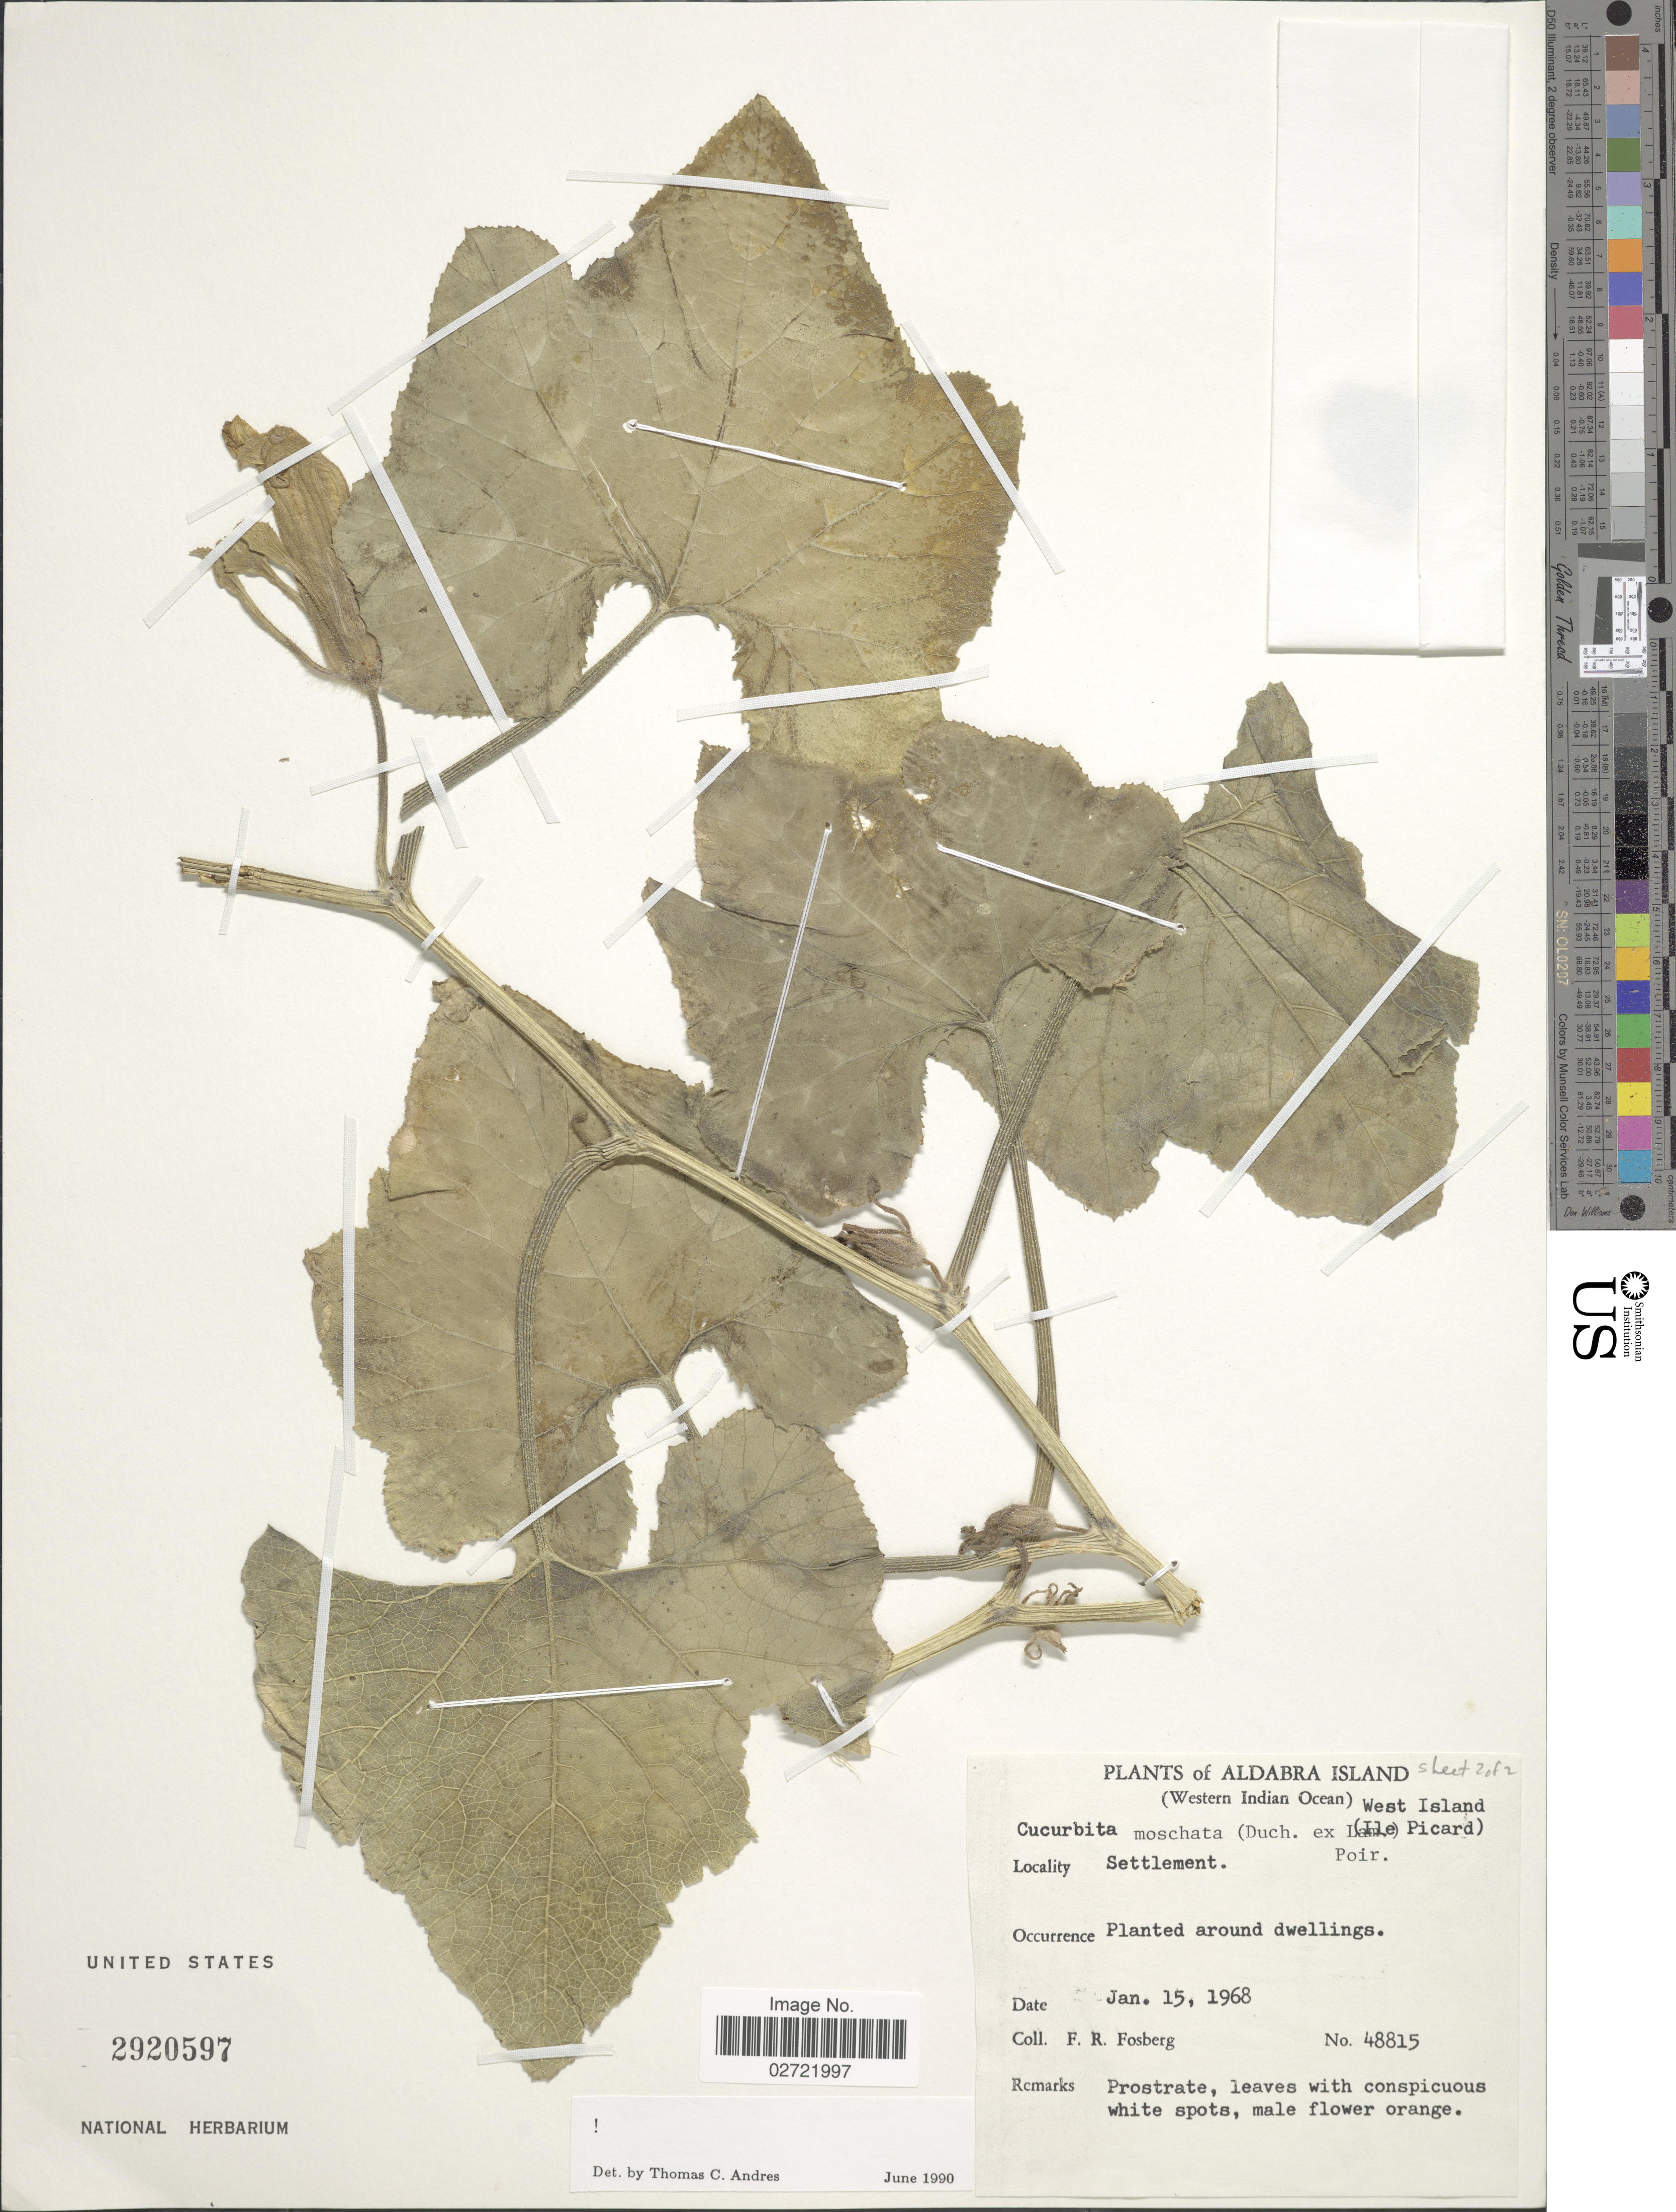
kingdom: Plantae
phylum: Tracheophyta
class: Magnoliopsida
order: Cucurbitales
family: Cucurbitaceae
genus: Cucurbita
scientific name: Cucurbita moschata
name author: (Duch.) Poir.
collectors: F. R. Fosberg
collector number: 48815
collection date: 1968-01-15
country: Seychelles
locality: Aldabra Island (Western Indian Ocean) West Island (Ile) Picard), Settlement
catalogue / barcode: US 2920597